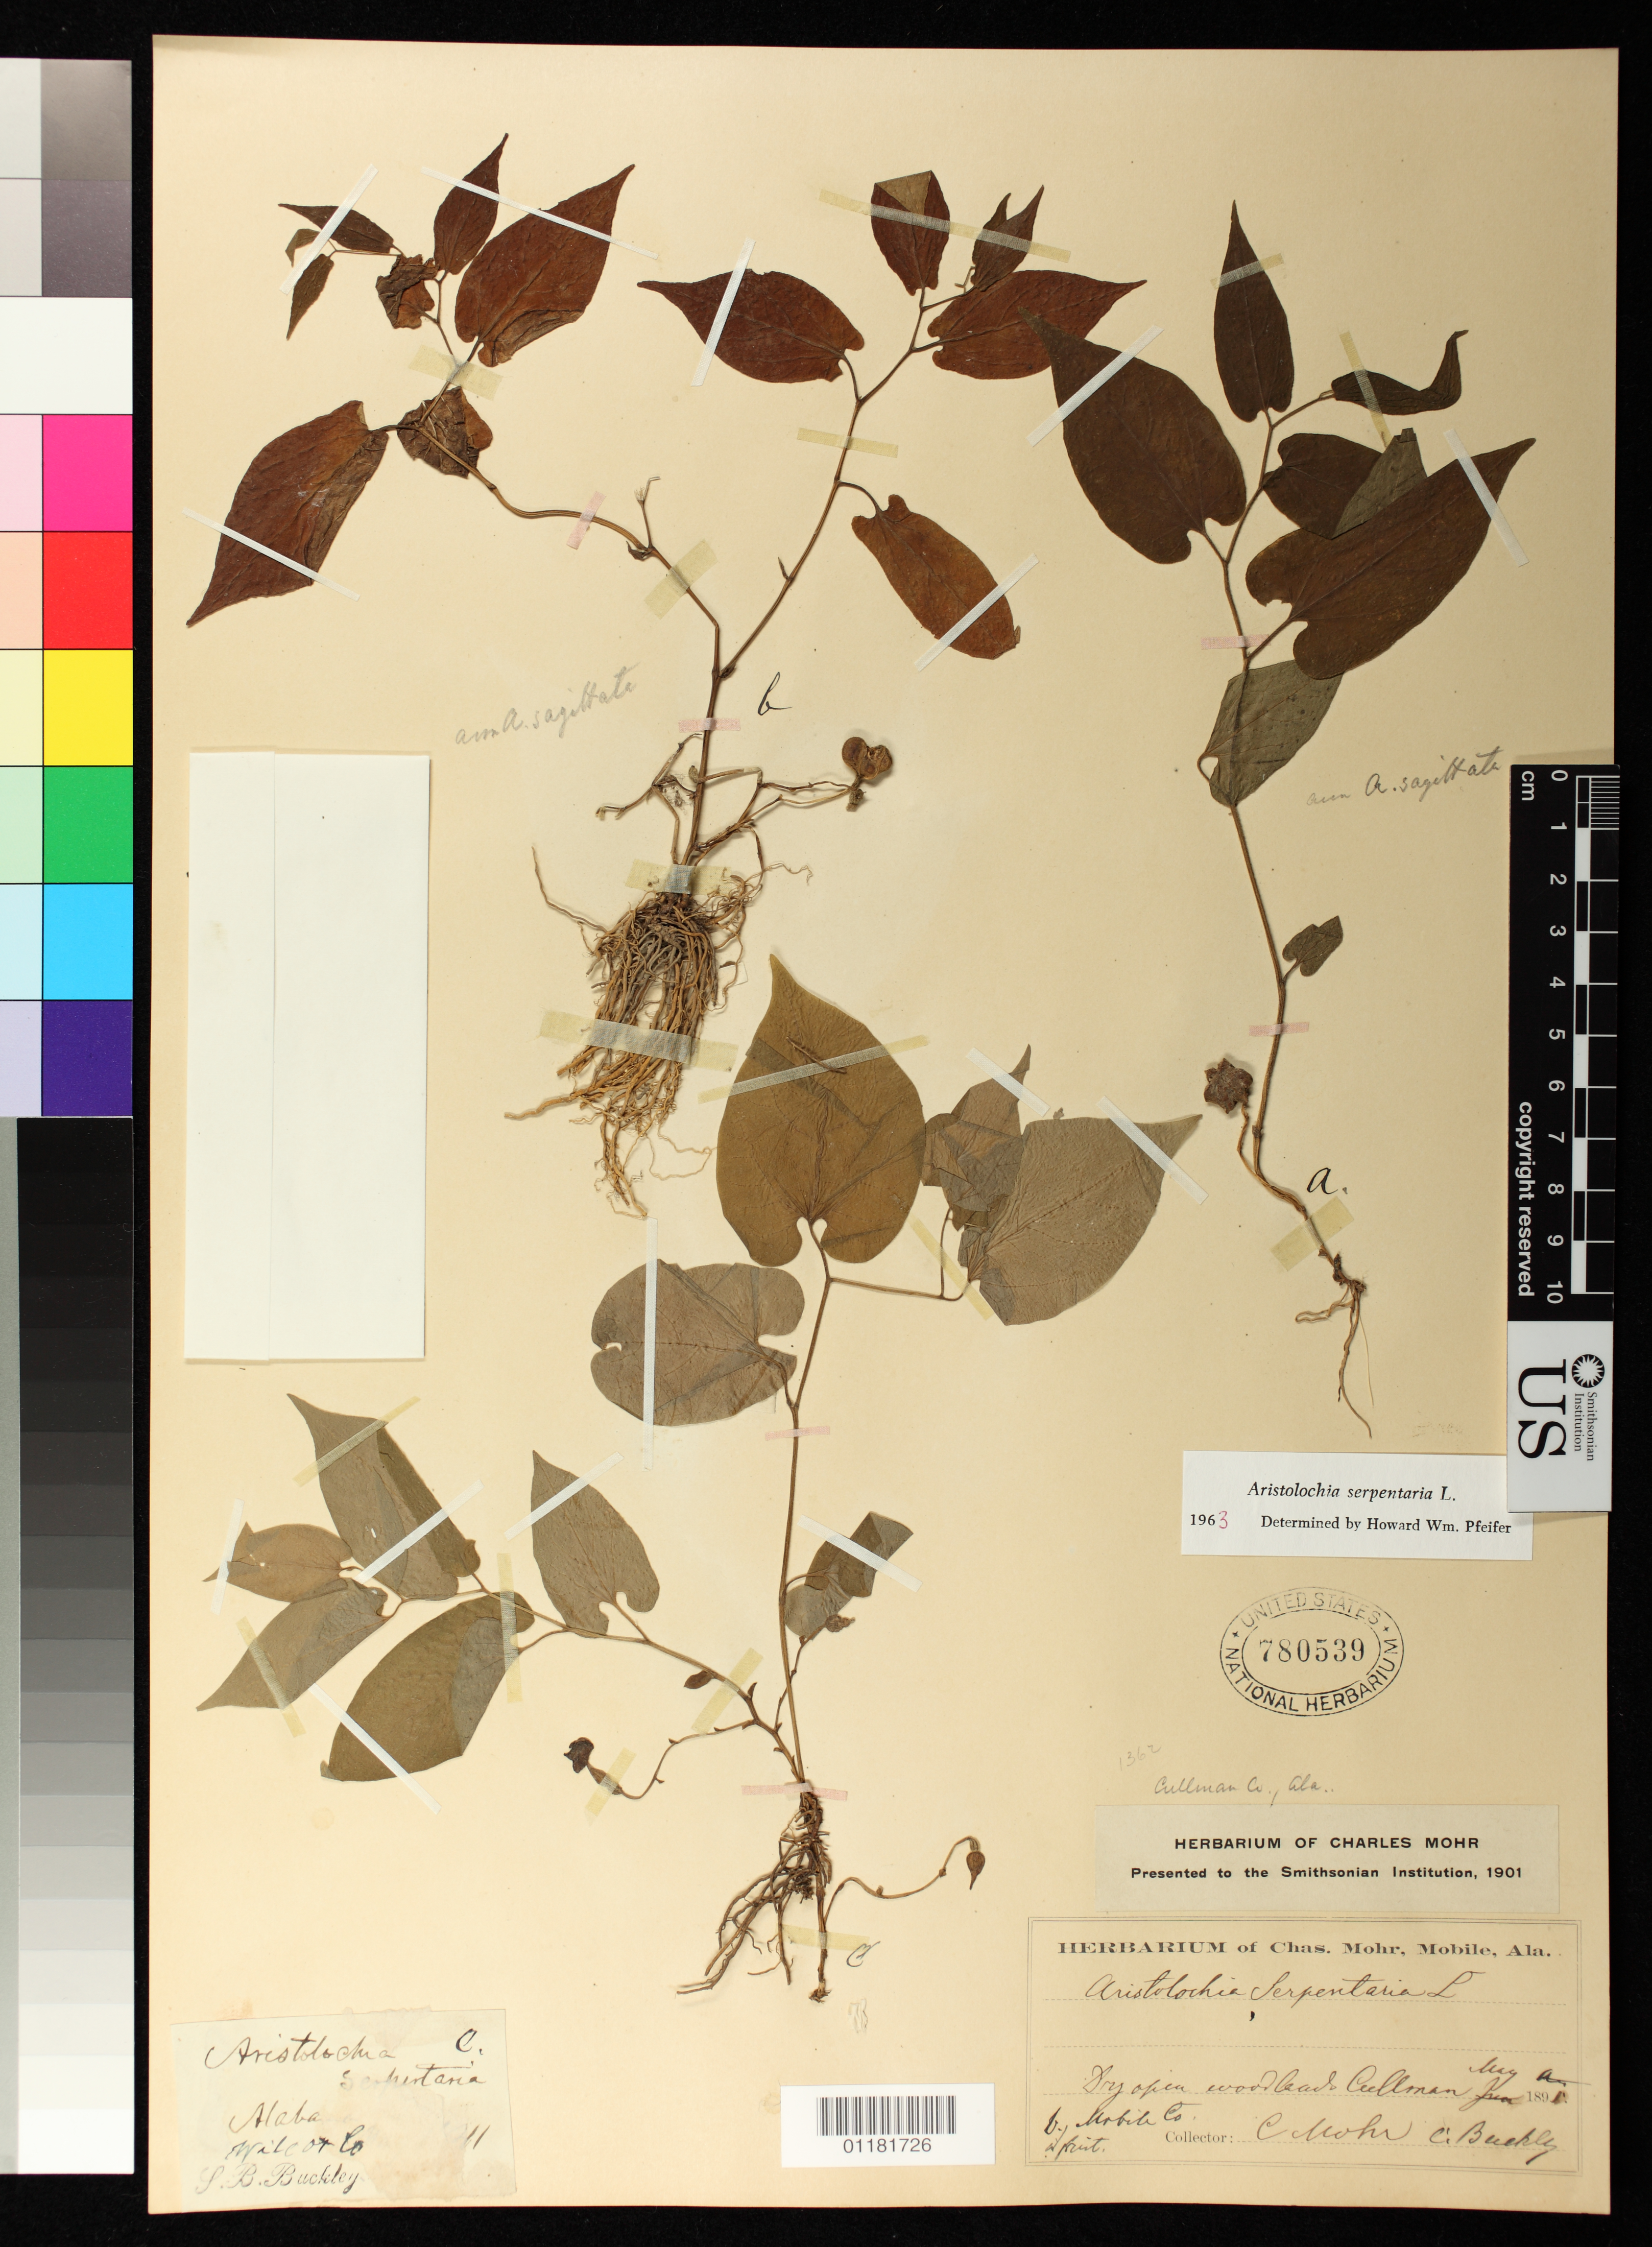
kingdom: Plantae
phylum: Tracheophyta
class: Magnoliopsida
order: Piperales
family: Aristolochiaceae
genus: Aristolochia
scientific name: Aristolochia serpentaria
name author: L.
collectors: C. T. Mohr & S. B. Buckley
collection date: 1891-05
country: United States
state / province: Alabama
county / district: Cullman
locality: Dry open woodland Cullman Cullman County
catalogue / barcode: US 780539